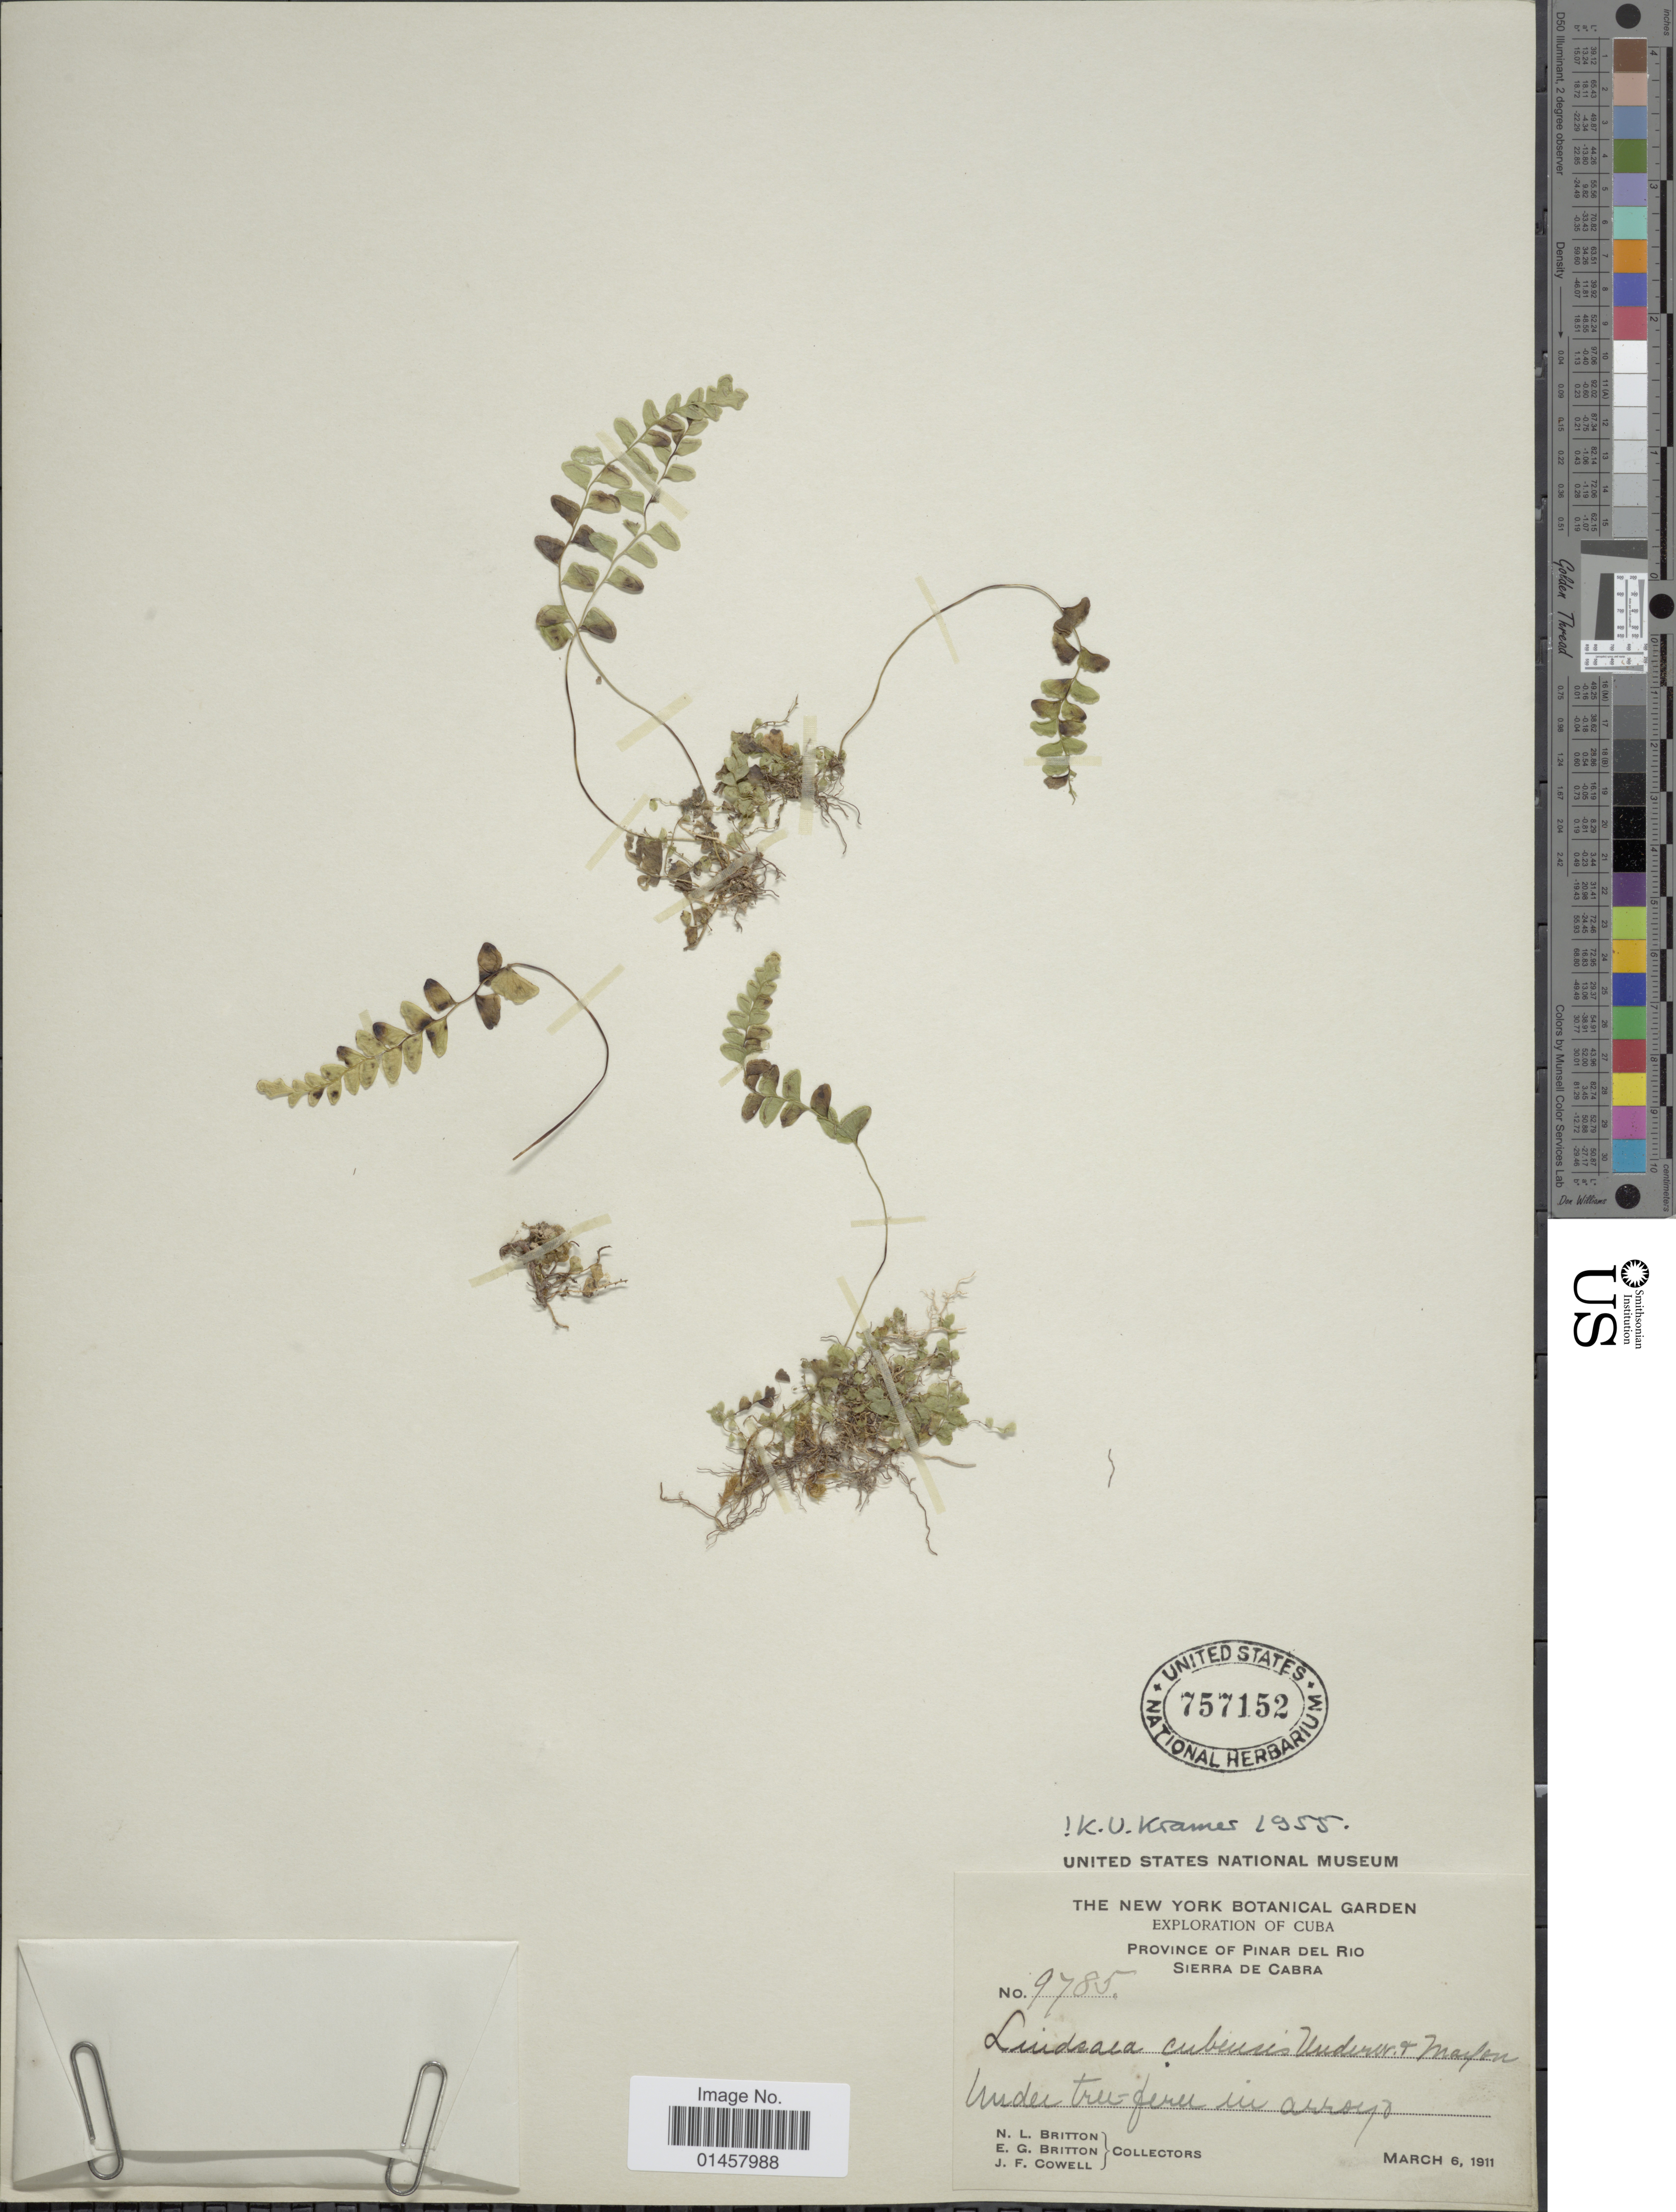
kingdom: Plantae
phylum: Tracheophyta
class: Polypodiopsida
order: Polypodiales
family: Lindsaeaceae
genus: Lindsaea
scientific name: Lindsaea cubensis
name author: Underw. & Maxon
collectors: N. Britton, E. G. Britton & J. F. Cowell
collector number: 9785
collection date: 1911-03-06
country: Cuba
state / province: Pinar del Río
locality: Province of Pinar del Rio, Sierra de Cabra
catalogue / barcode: US 757152